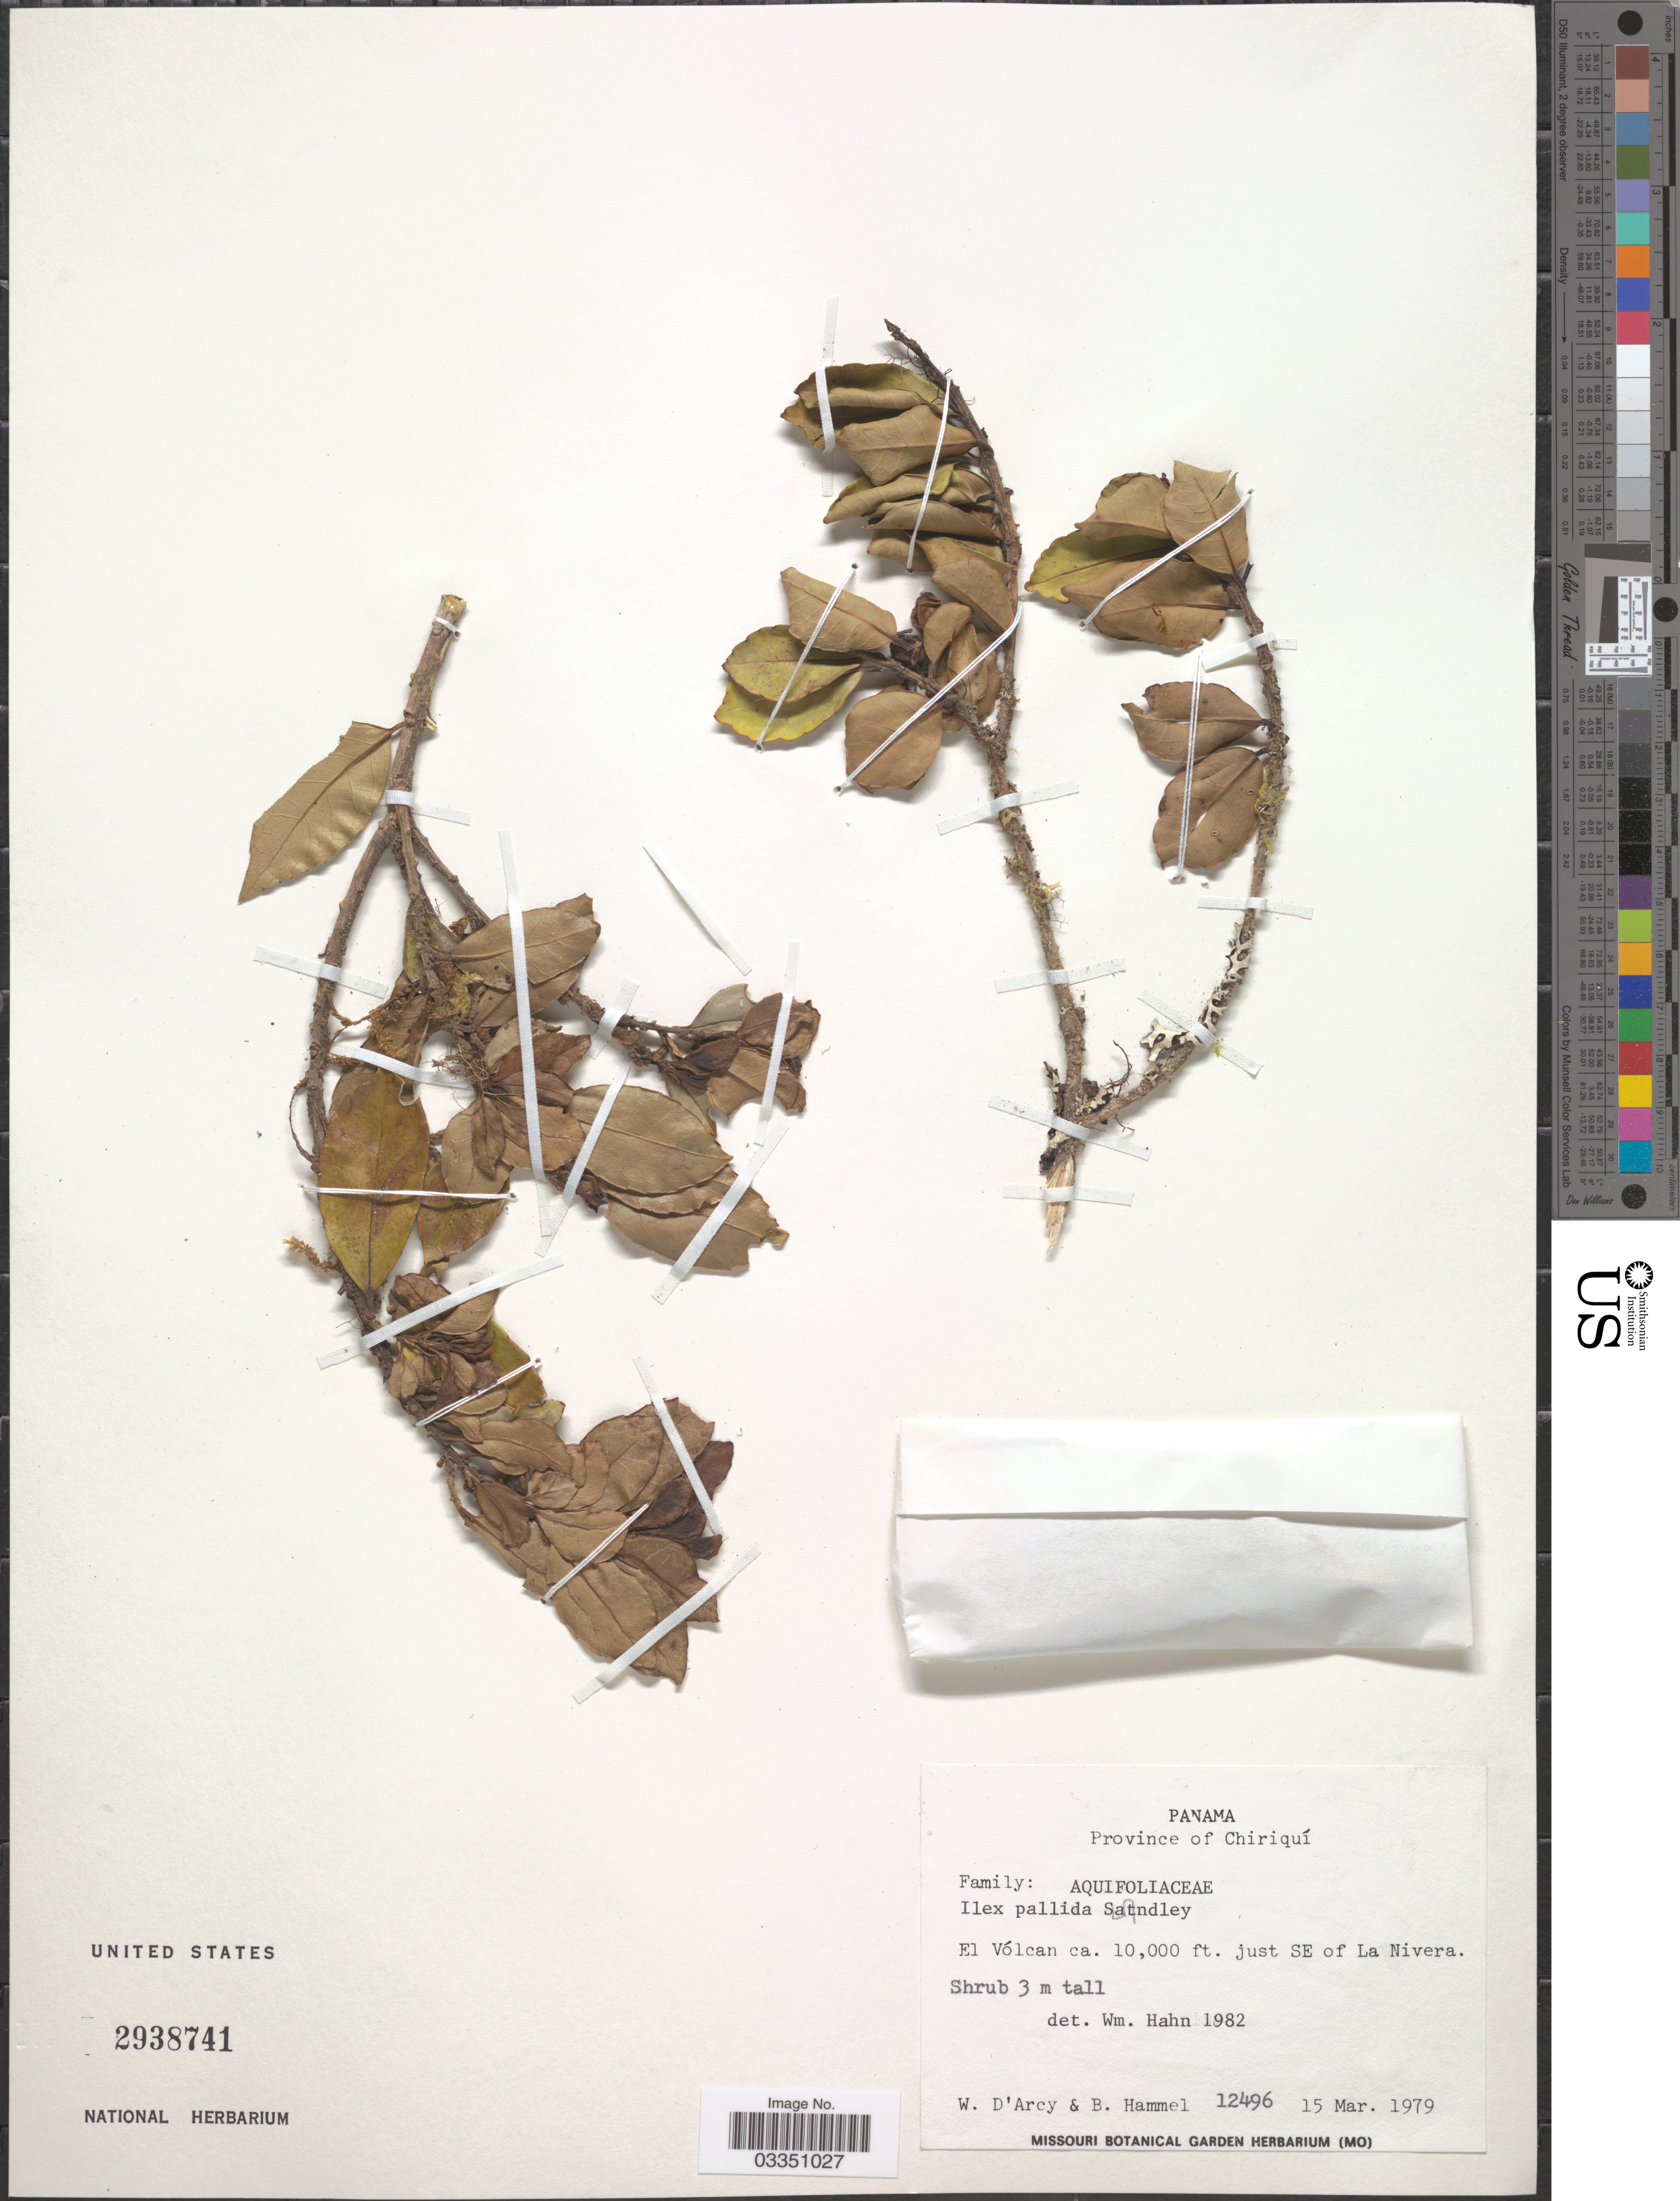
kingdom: Plantae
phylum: Tracheophyta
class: Magnoliopsida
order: Aquifoliales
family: Aquifoliaceae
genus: Ilex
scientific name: Ilex pallida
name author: Standl.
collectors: W. G. D'Arcy & B. Hammel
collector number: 12496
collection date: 1979-03-15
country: Panama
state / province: Chiriqui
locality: El Vólcan just SE of La Nivera.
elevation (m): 3048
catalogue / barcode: US 2938741